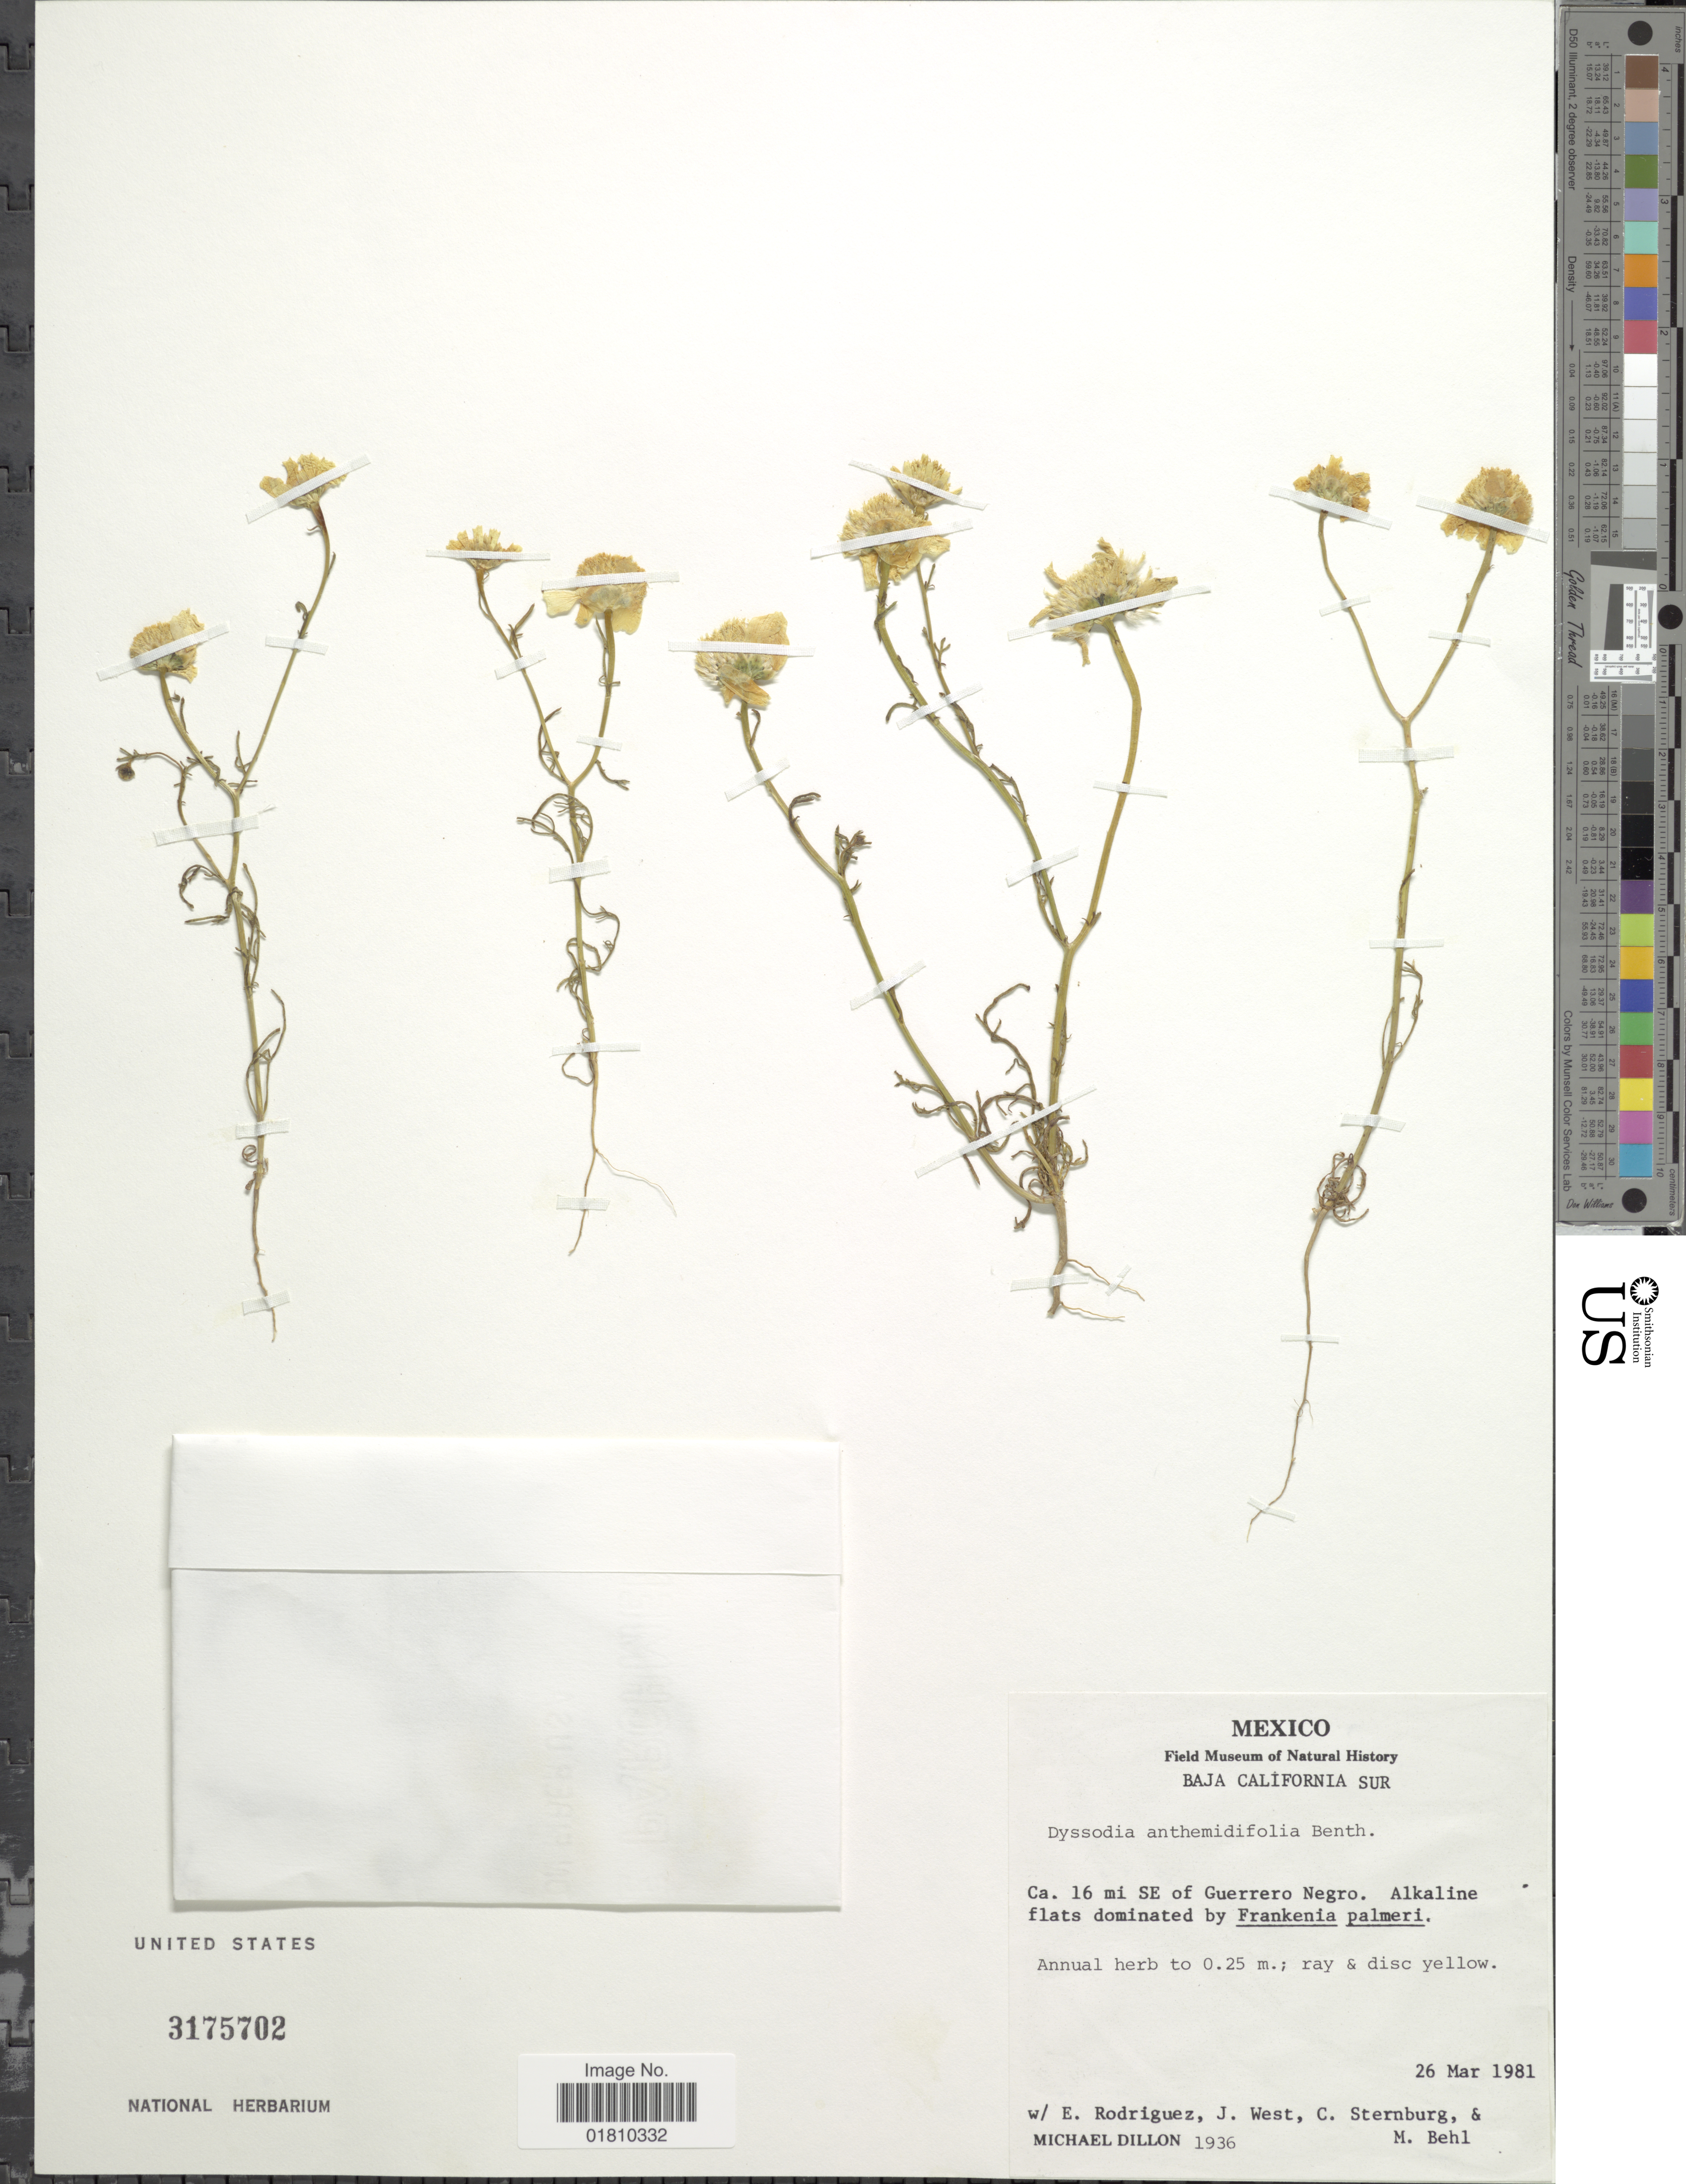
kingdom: Plantae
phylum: Tracheophyta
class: Magnoliopsida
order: Asterales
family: Asteraceae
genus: Boeberastrum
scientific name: Boeberastrum anthemidifolium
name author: Rydb.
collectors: M. O. Dillon, E. Rodriguez, J. West, C. Sternburg & et al.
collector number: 1936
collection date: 1981-03-26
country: Mexico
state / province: Baja California Sur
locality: Ca. 16 mi SE of Guerrero Negro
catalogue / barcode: US 3175702